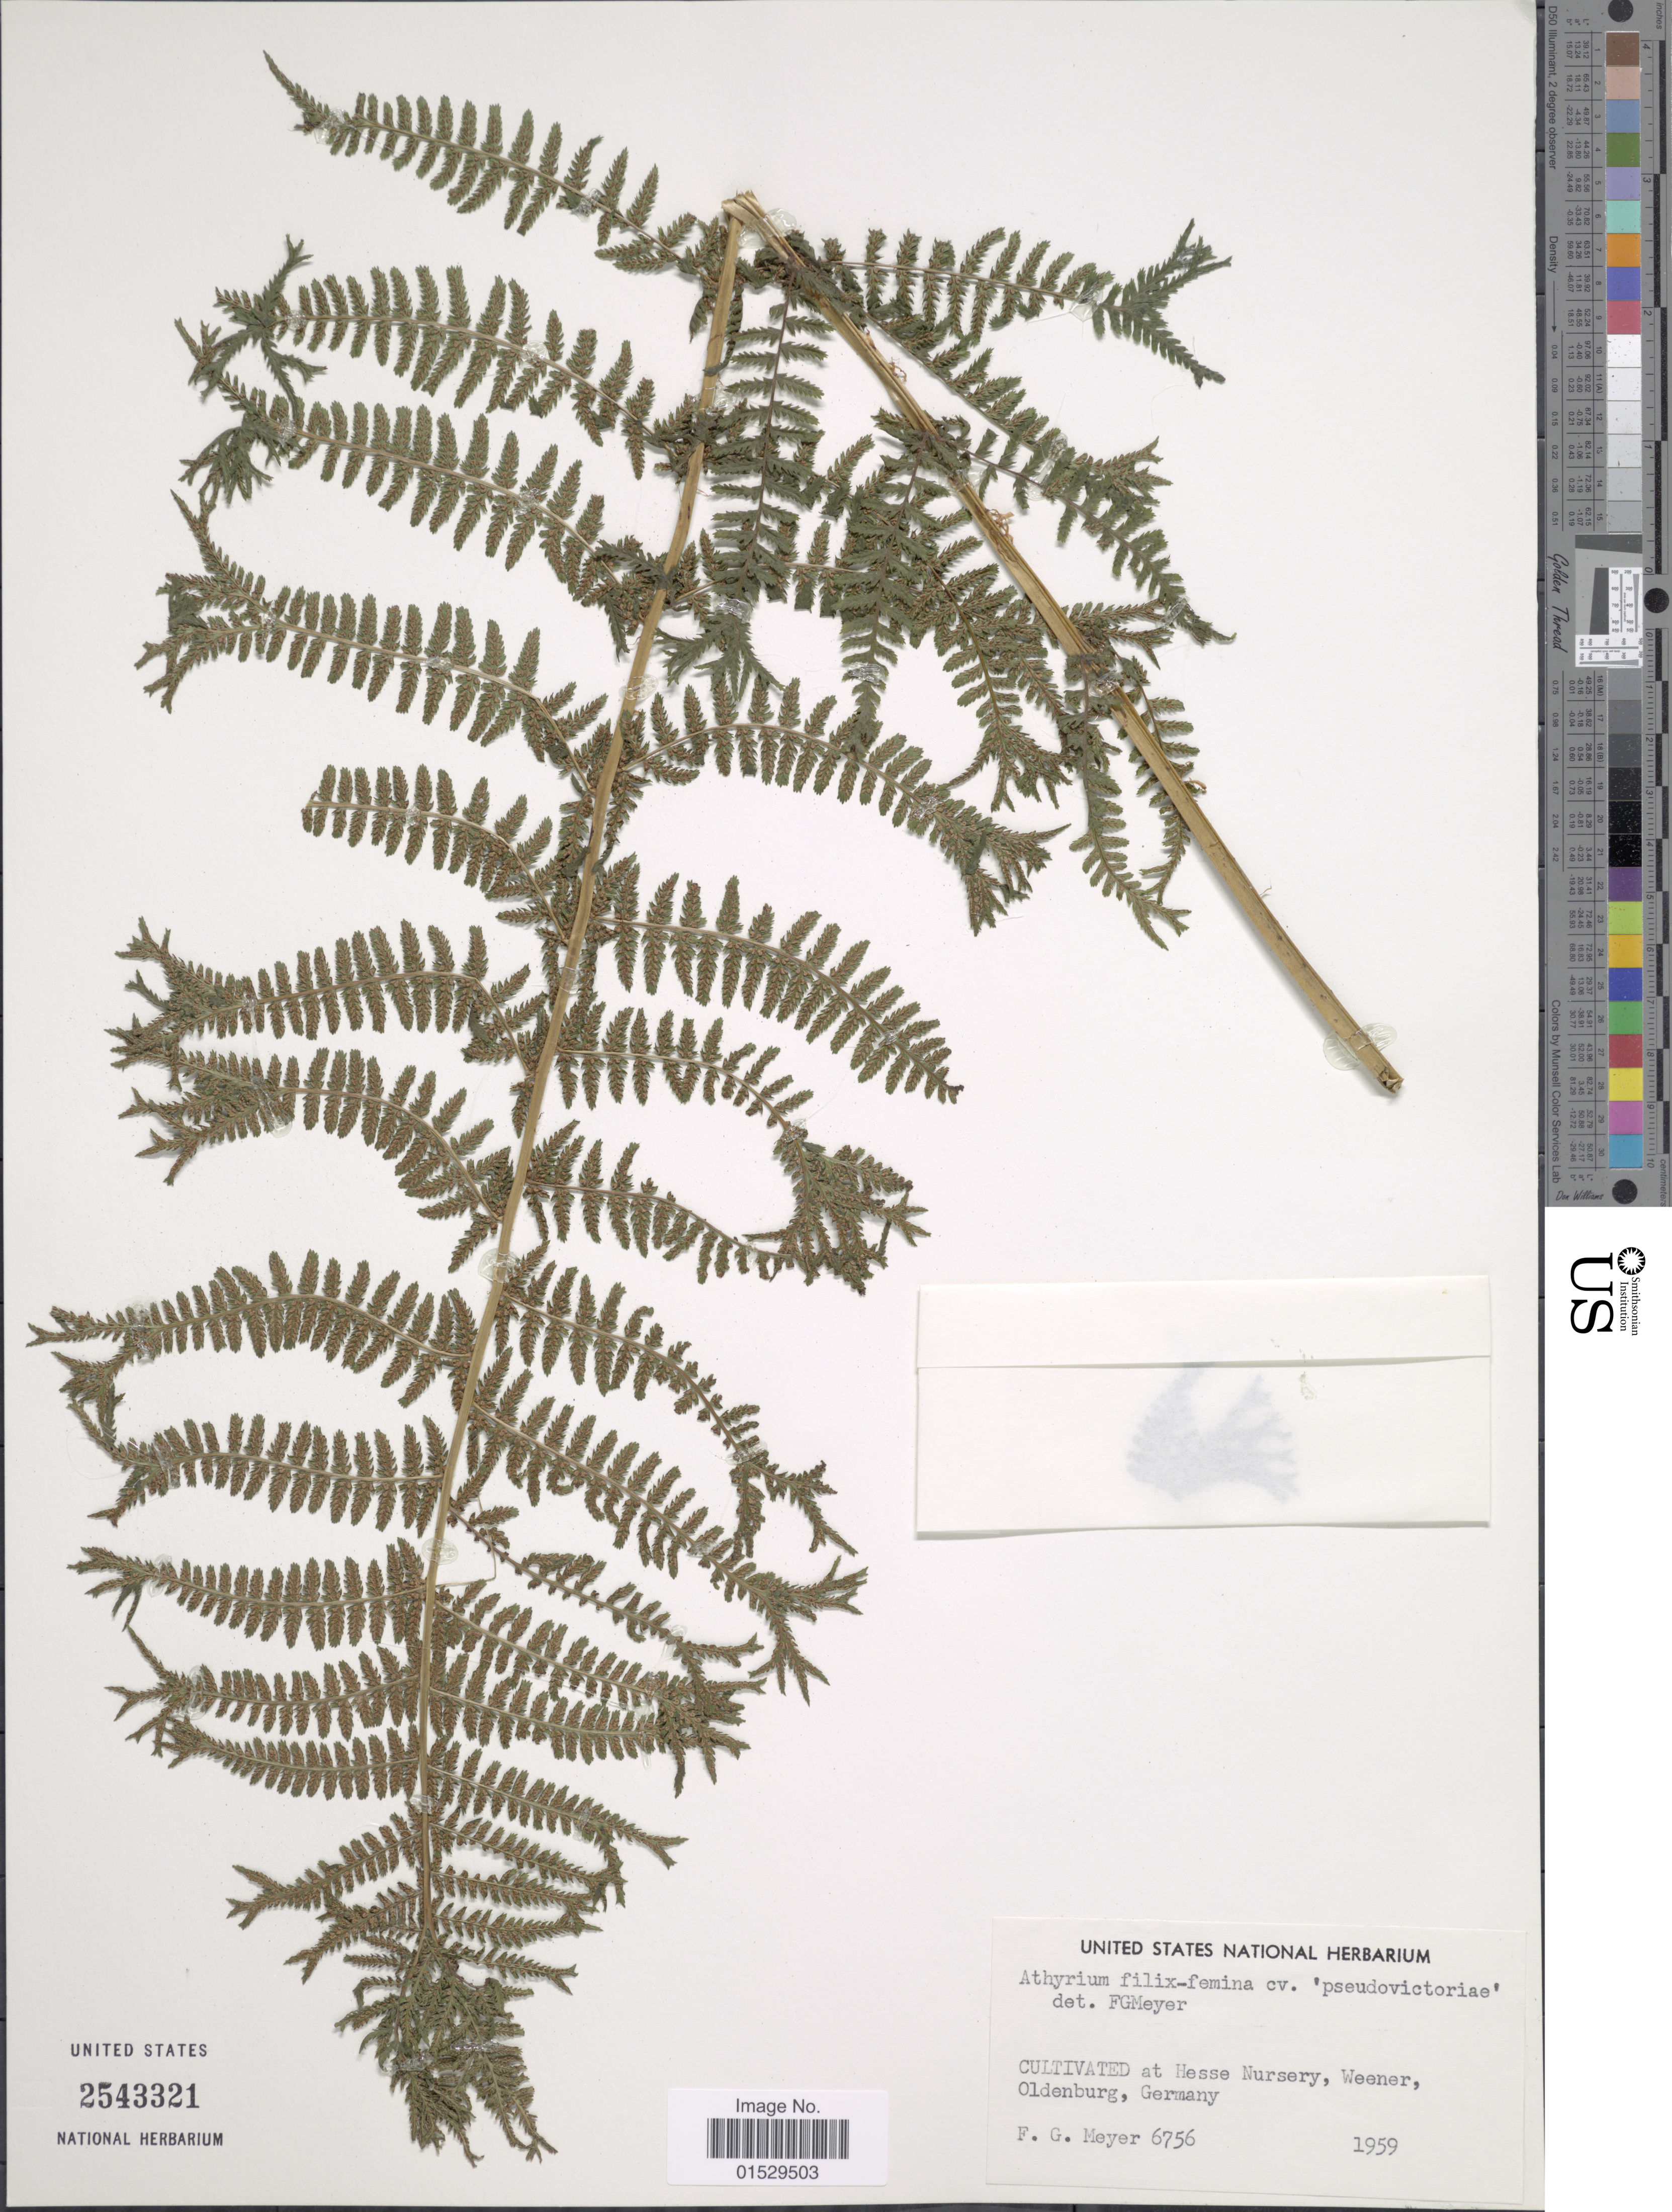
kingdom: Plantae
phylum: Tracheophyta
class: Polypodiopsida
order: Polypodiales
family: Athyriaceae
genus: Athyrium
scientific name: Athyrium filix-femina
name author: (L.) Roth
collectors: F. G. Meyer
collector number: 6756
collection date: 1959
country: Germany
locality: Hesse Nursery, Weener, Oldenburg, Germany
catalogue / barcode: US 2543321